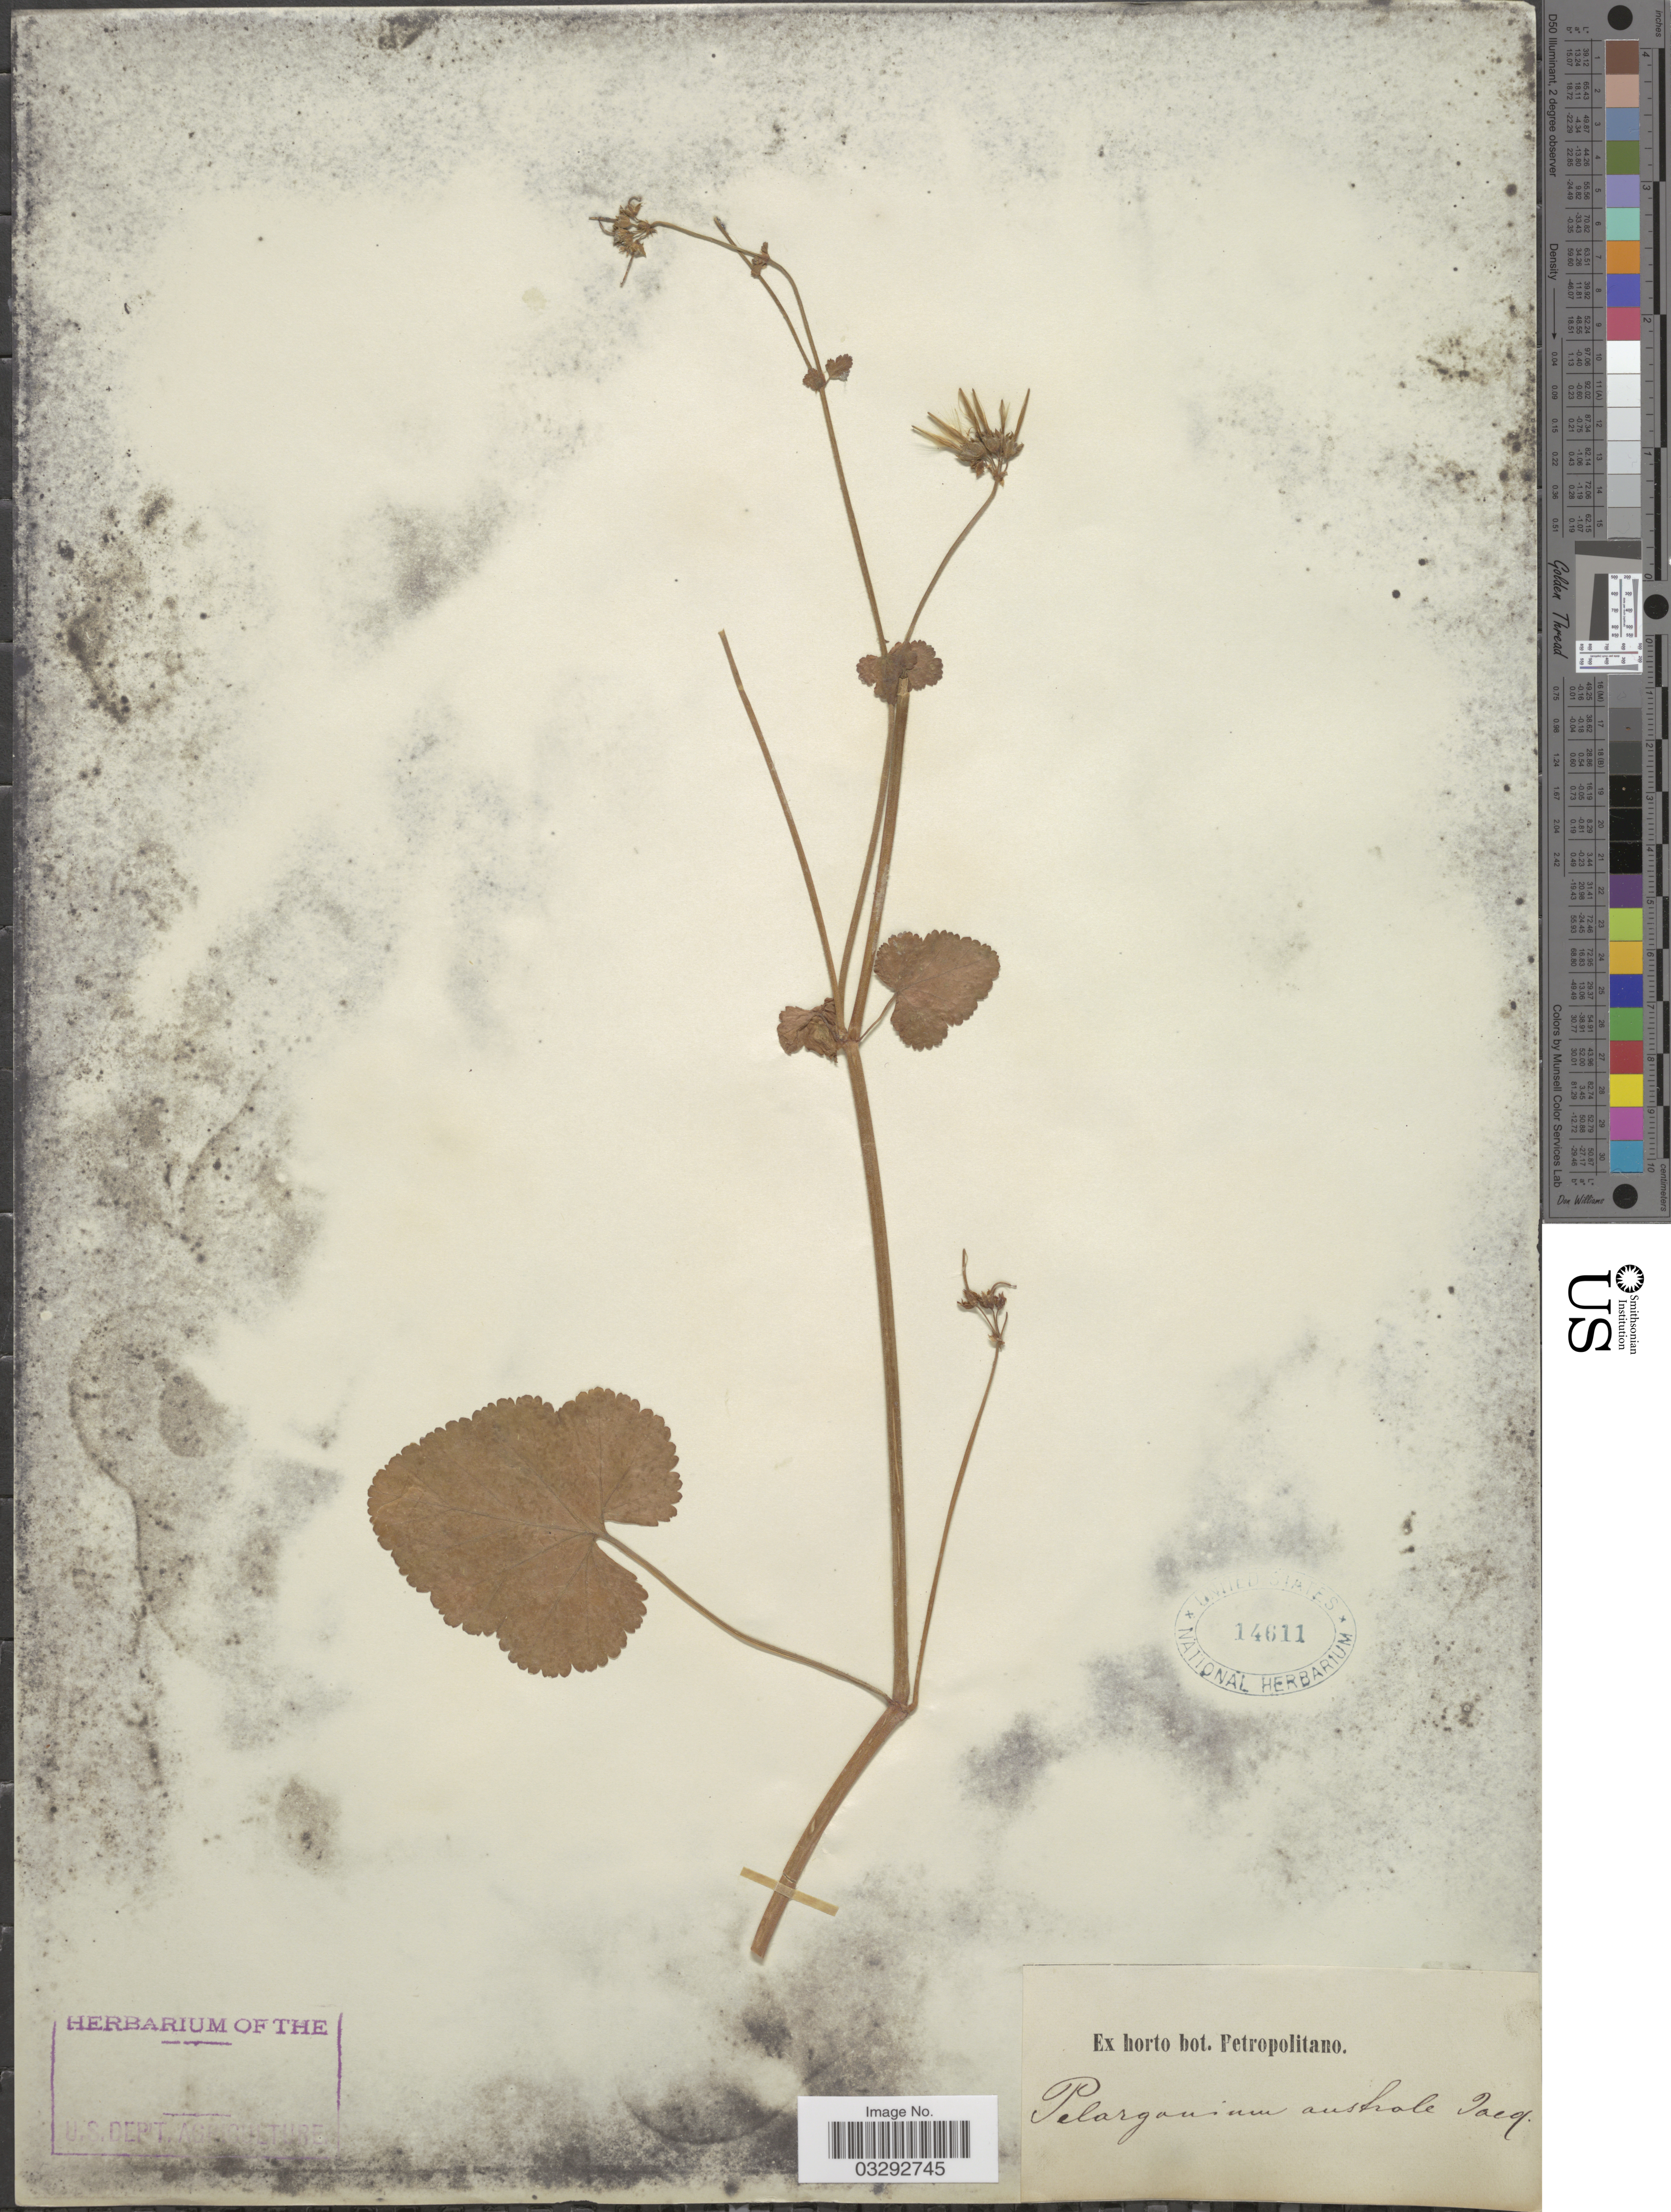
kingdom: Plantae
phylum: Tracheophyta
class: Magnoliopsida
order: Geraniales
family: Geraniaceae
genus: Pelargonium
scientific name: Pelargonium australe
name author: Willd.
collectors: ex Horto Bot. Petropolitano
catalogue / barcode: US 14611